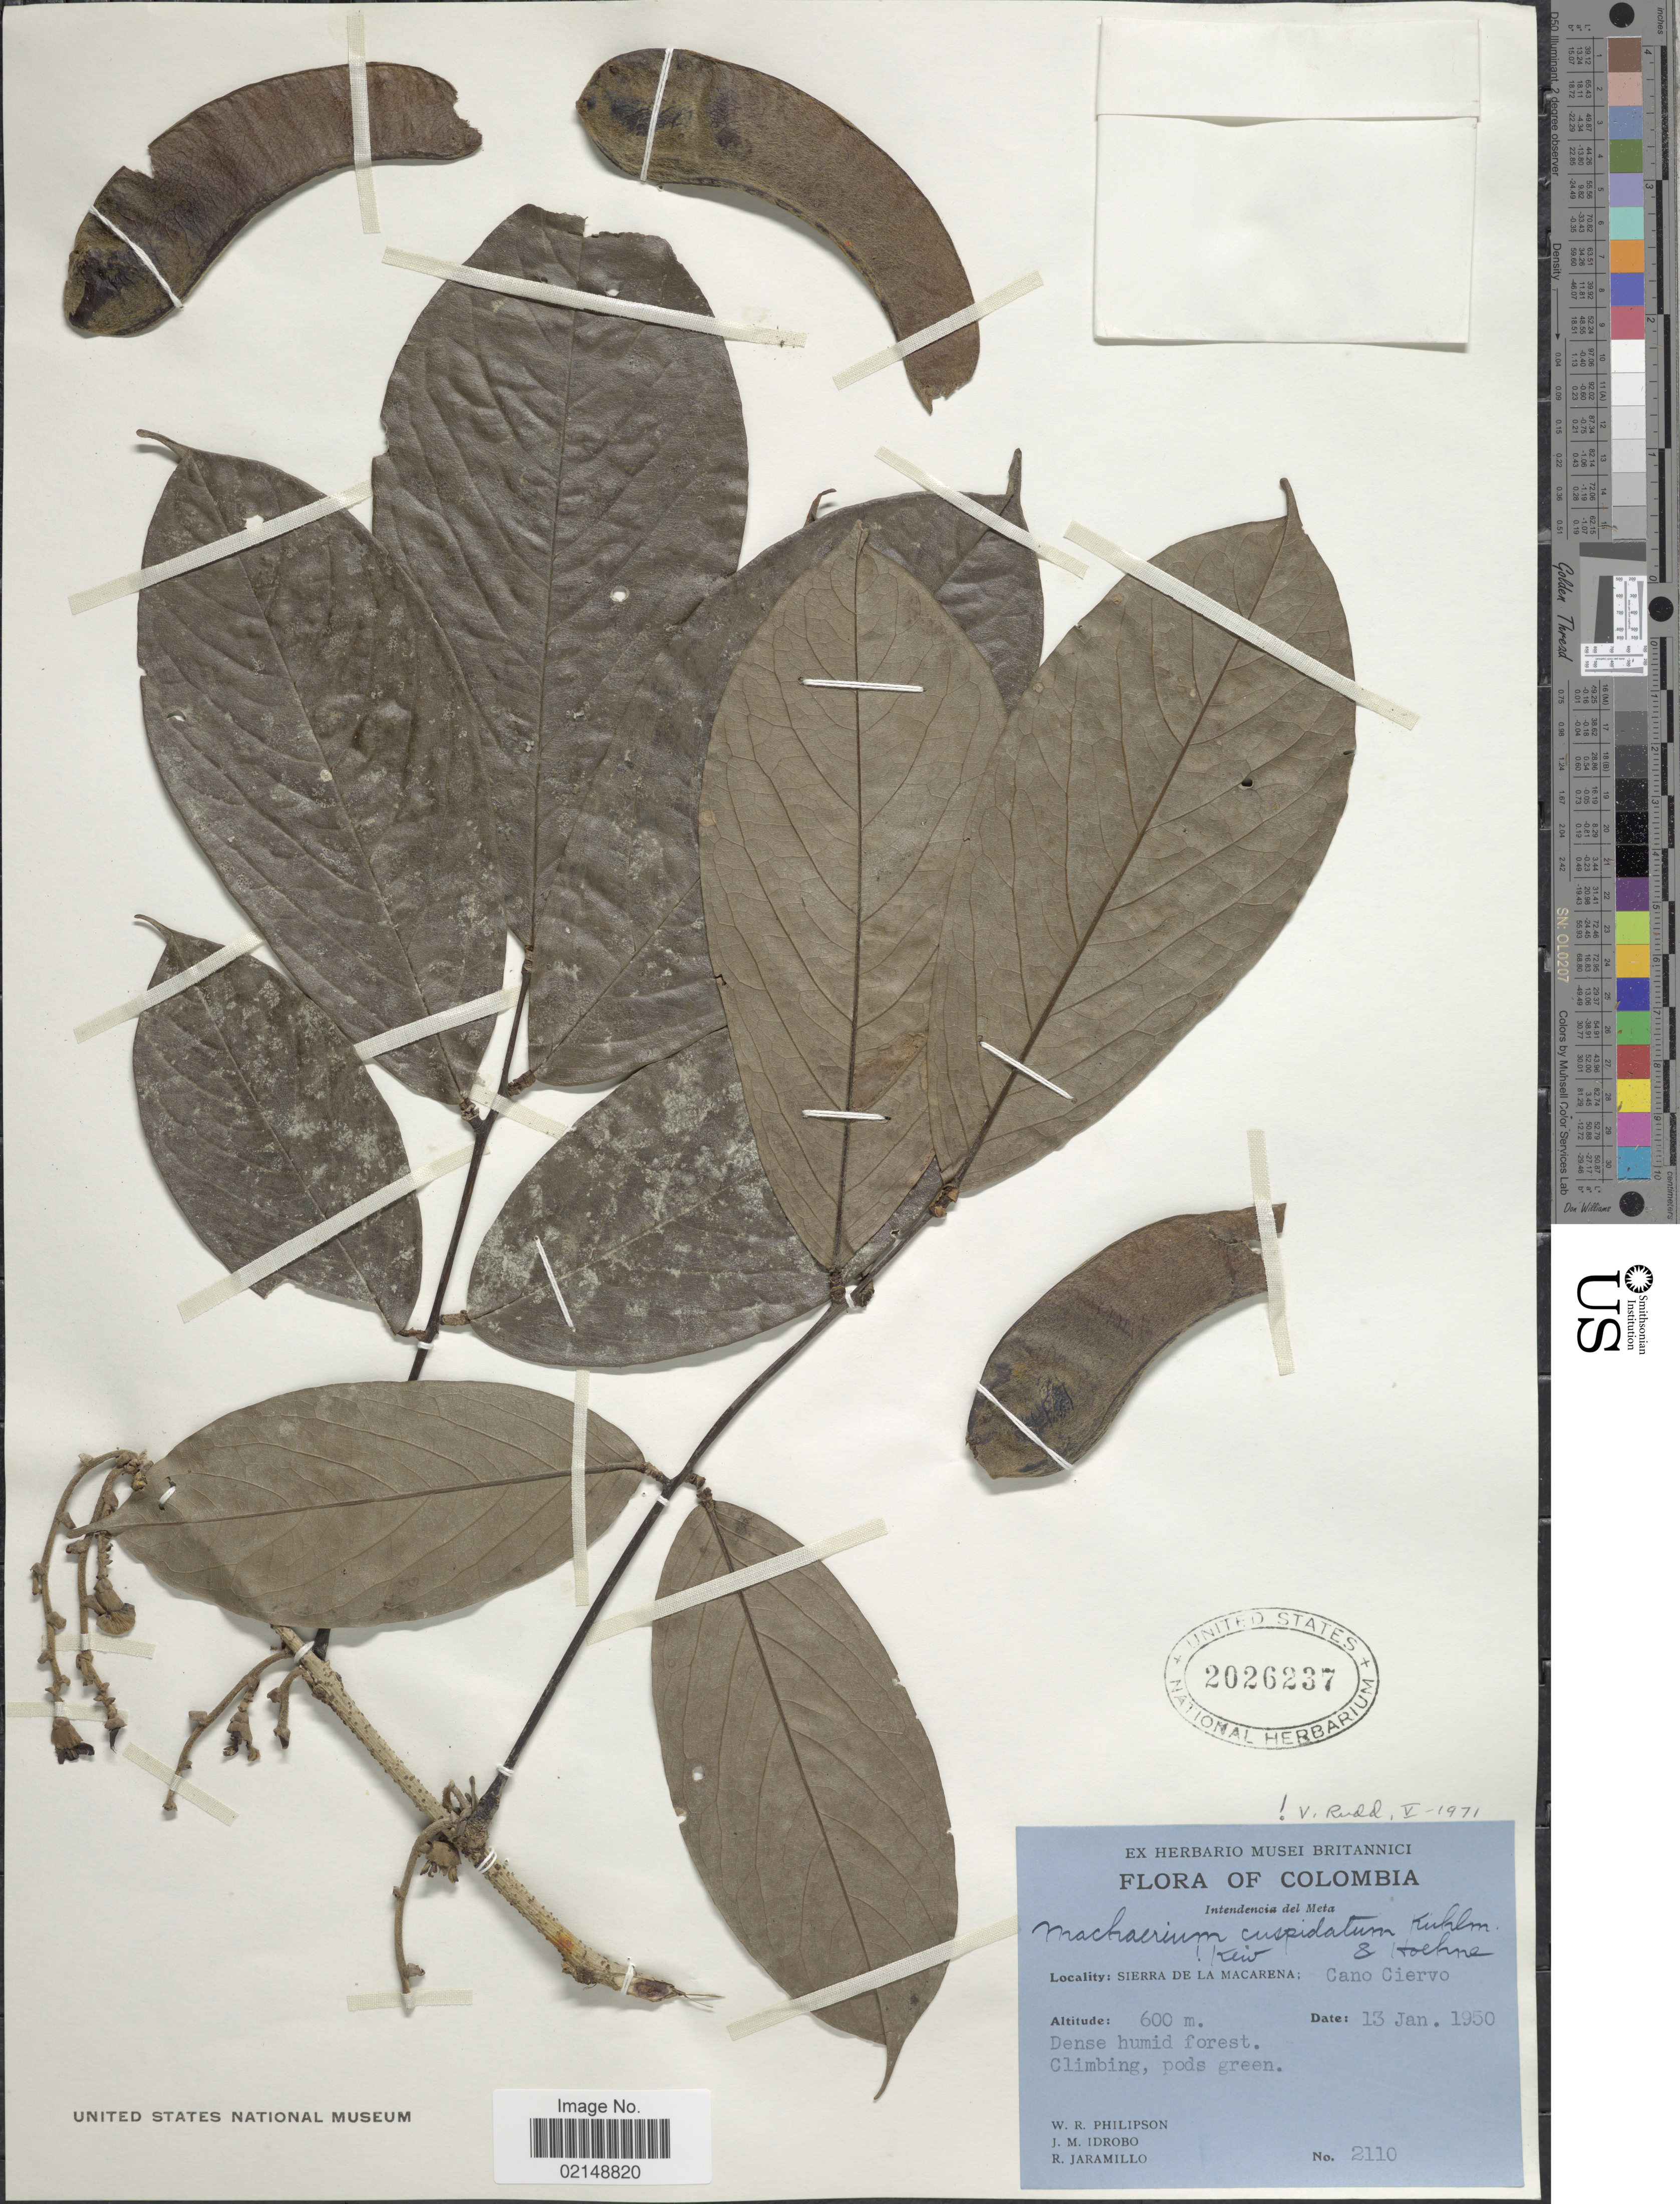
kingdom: Plantae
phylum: Tracheophyta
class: Magnoliopsida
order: Fabales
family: Fabaceae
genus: Machaerium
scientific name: Machaerium cuspidatum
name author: Kuhlm. & Hoehne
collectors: W. R. Philipson, J. M. Idrobo & R. Jaramillo M.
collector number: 2110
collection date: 1950-01-13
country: Colombia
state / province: Meta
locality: Sierra de la Macarena, Cano Ciervo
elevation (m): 600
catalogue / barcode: US 2026237